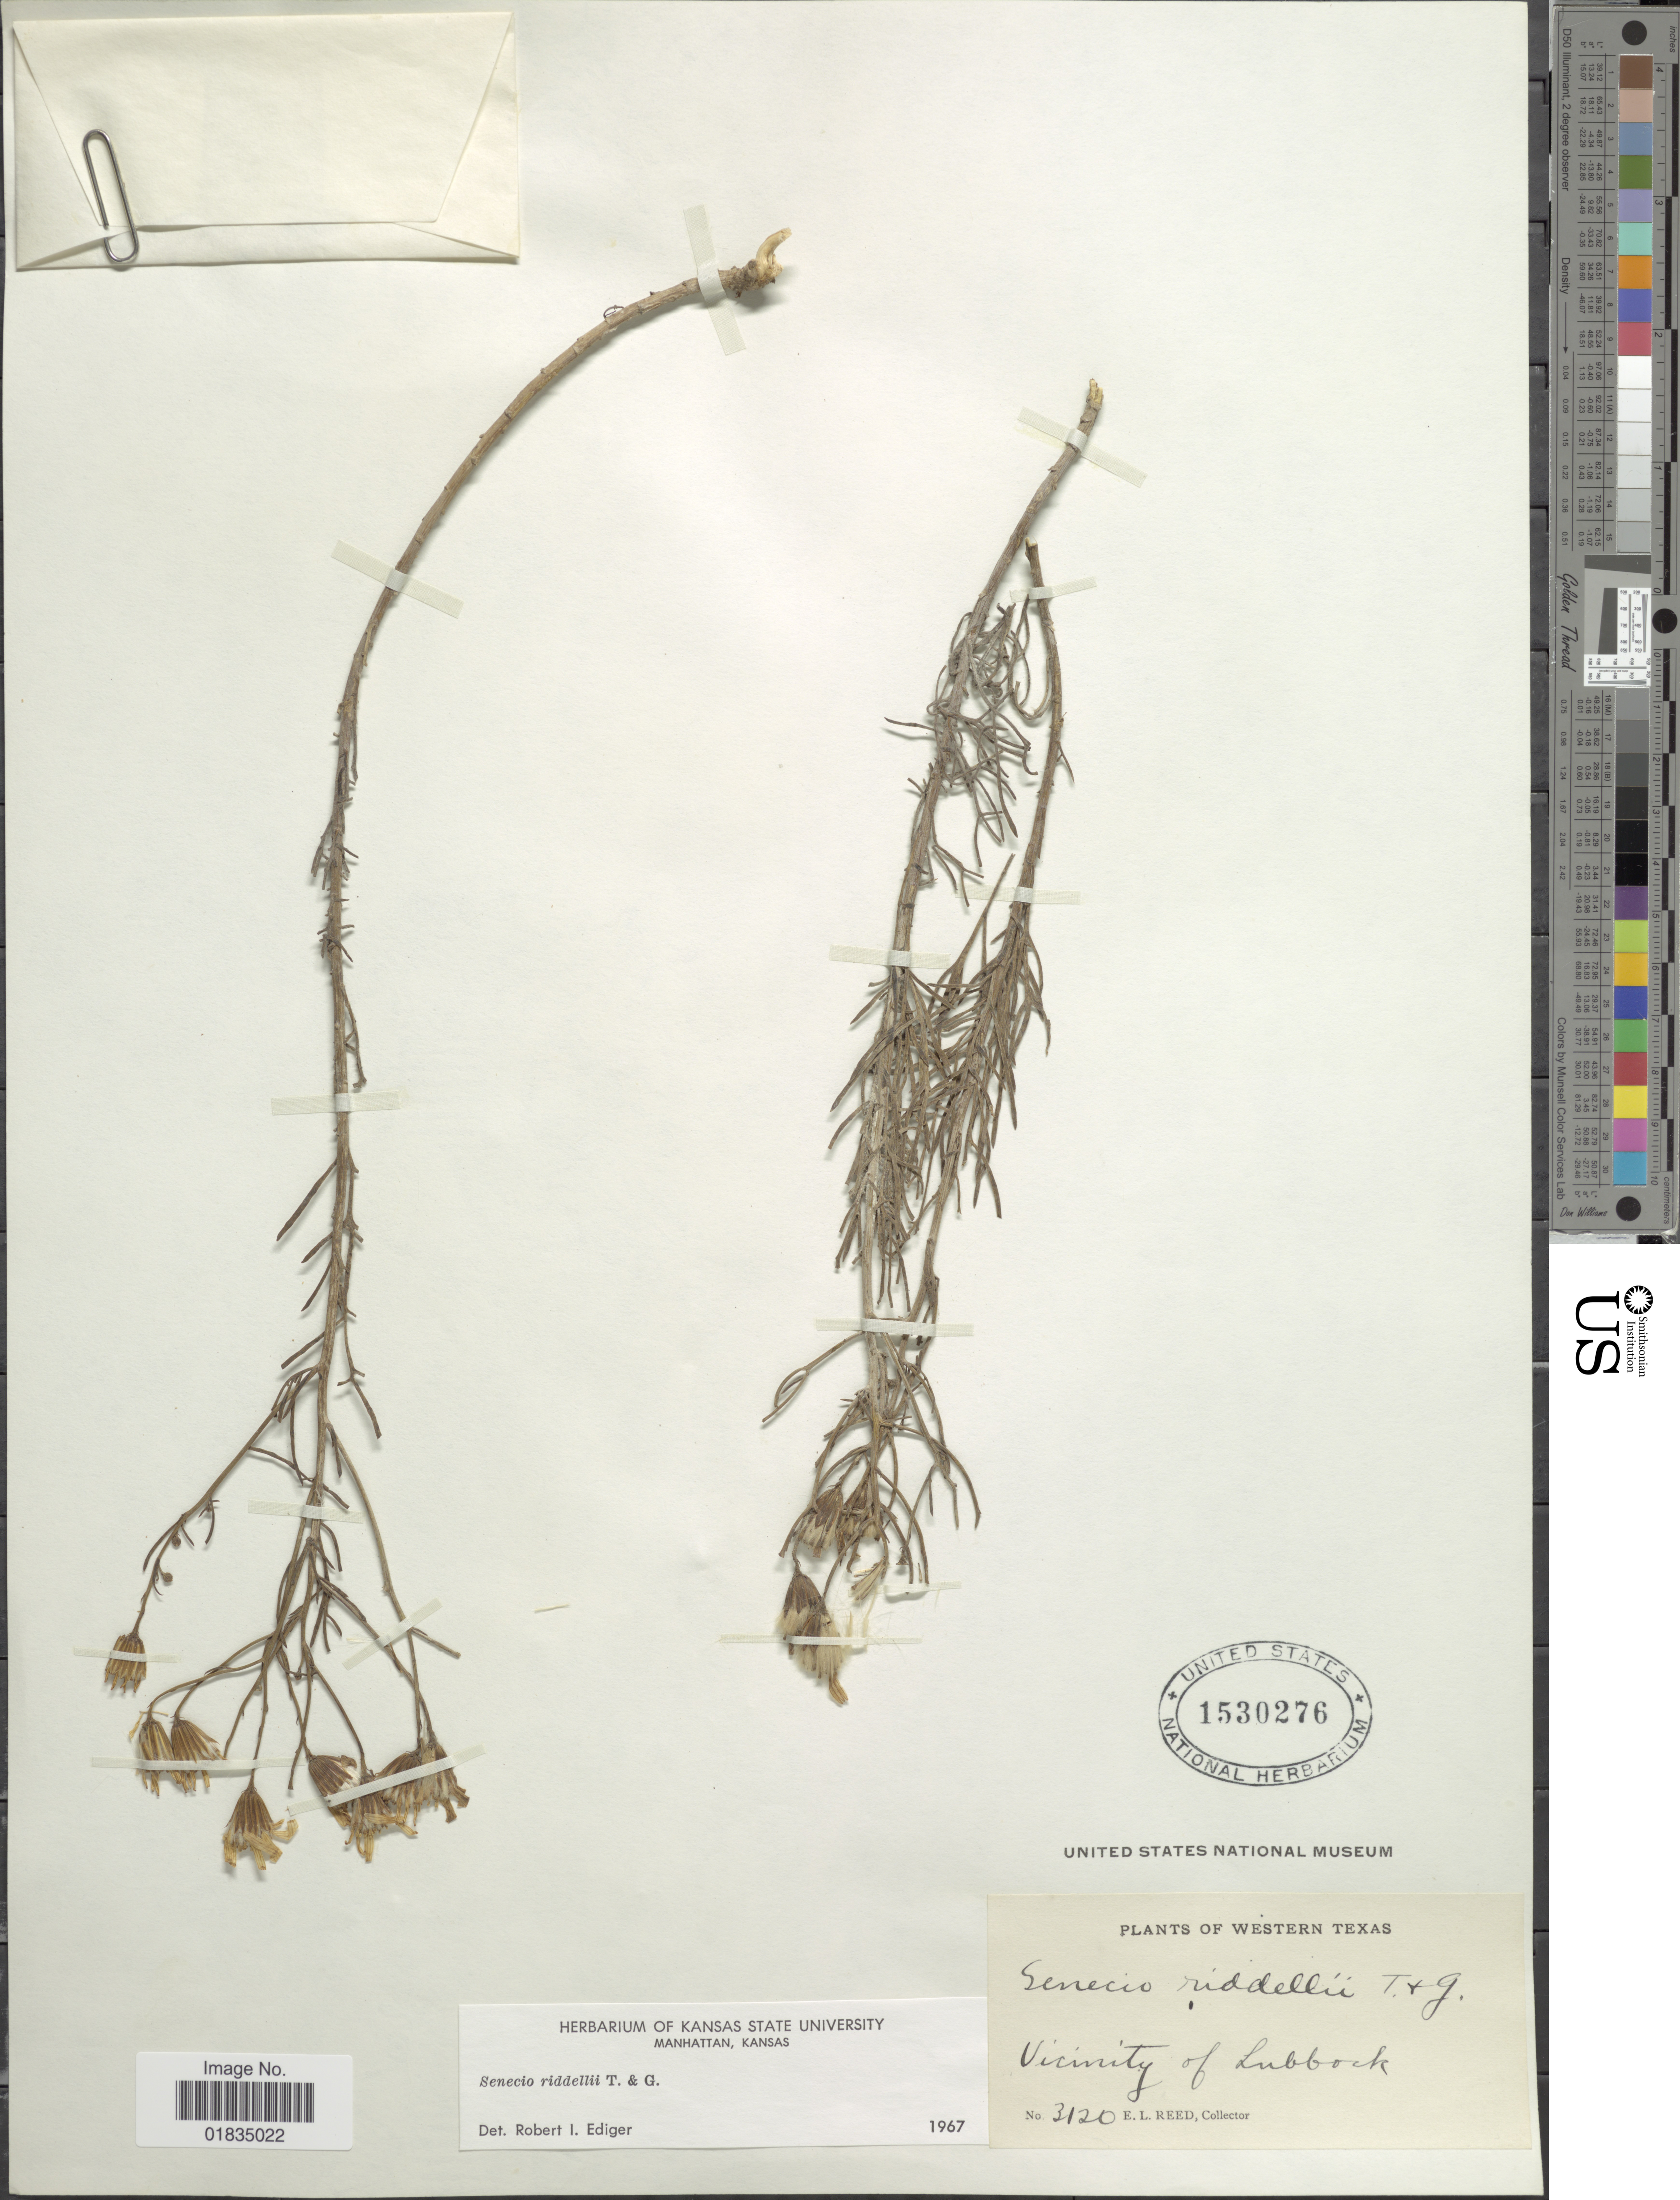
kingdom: Plantae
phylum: Tracheophyta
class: Magnoliopsida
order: Asterales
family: Asteraceae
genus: Senecio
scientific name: Senecio riddellii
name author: Torr. & A. Gray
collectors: E. Reed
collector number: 3120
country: United States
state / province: Texas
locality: Western Texas, Vicinity of Lubbock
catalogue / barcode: US 1530276